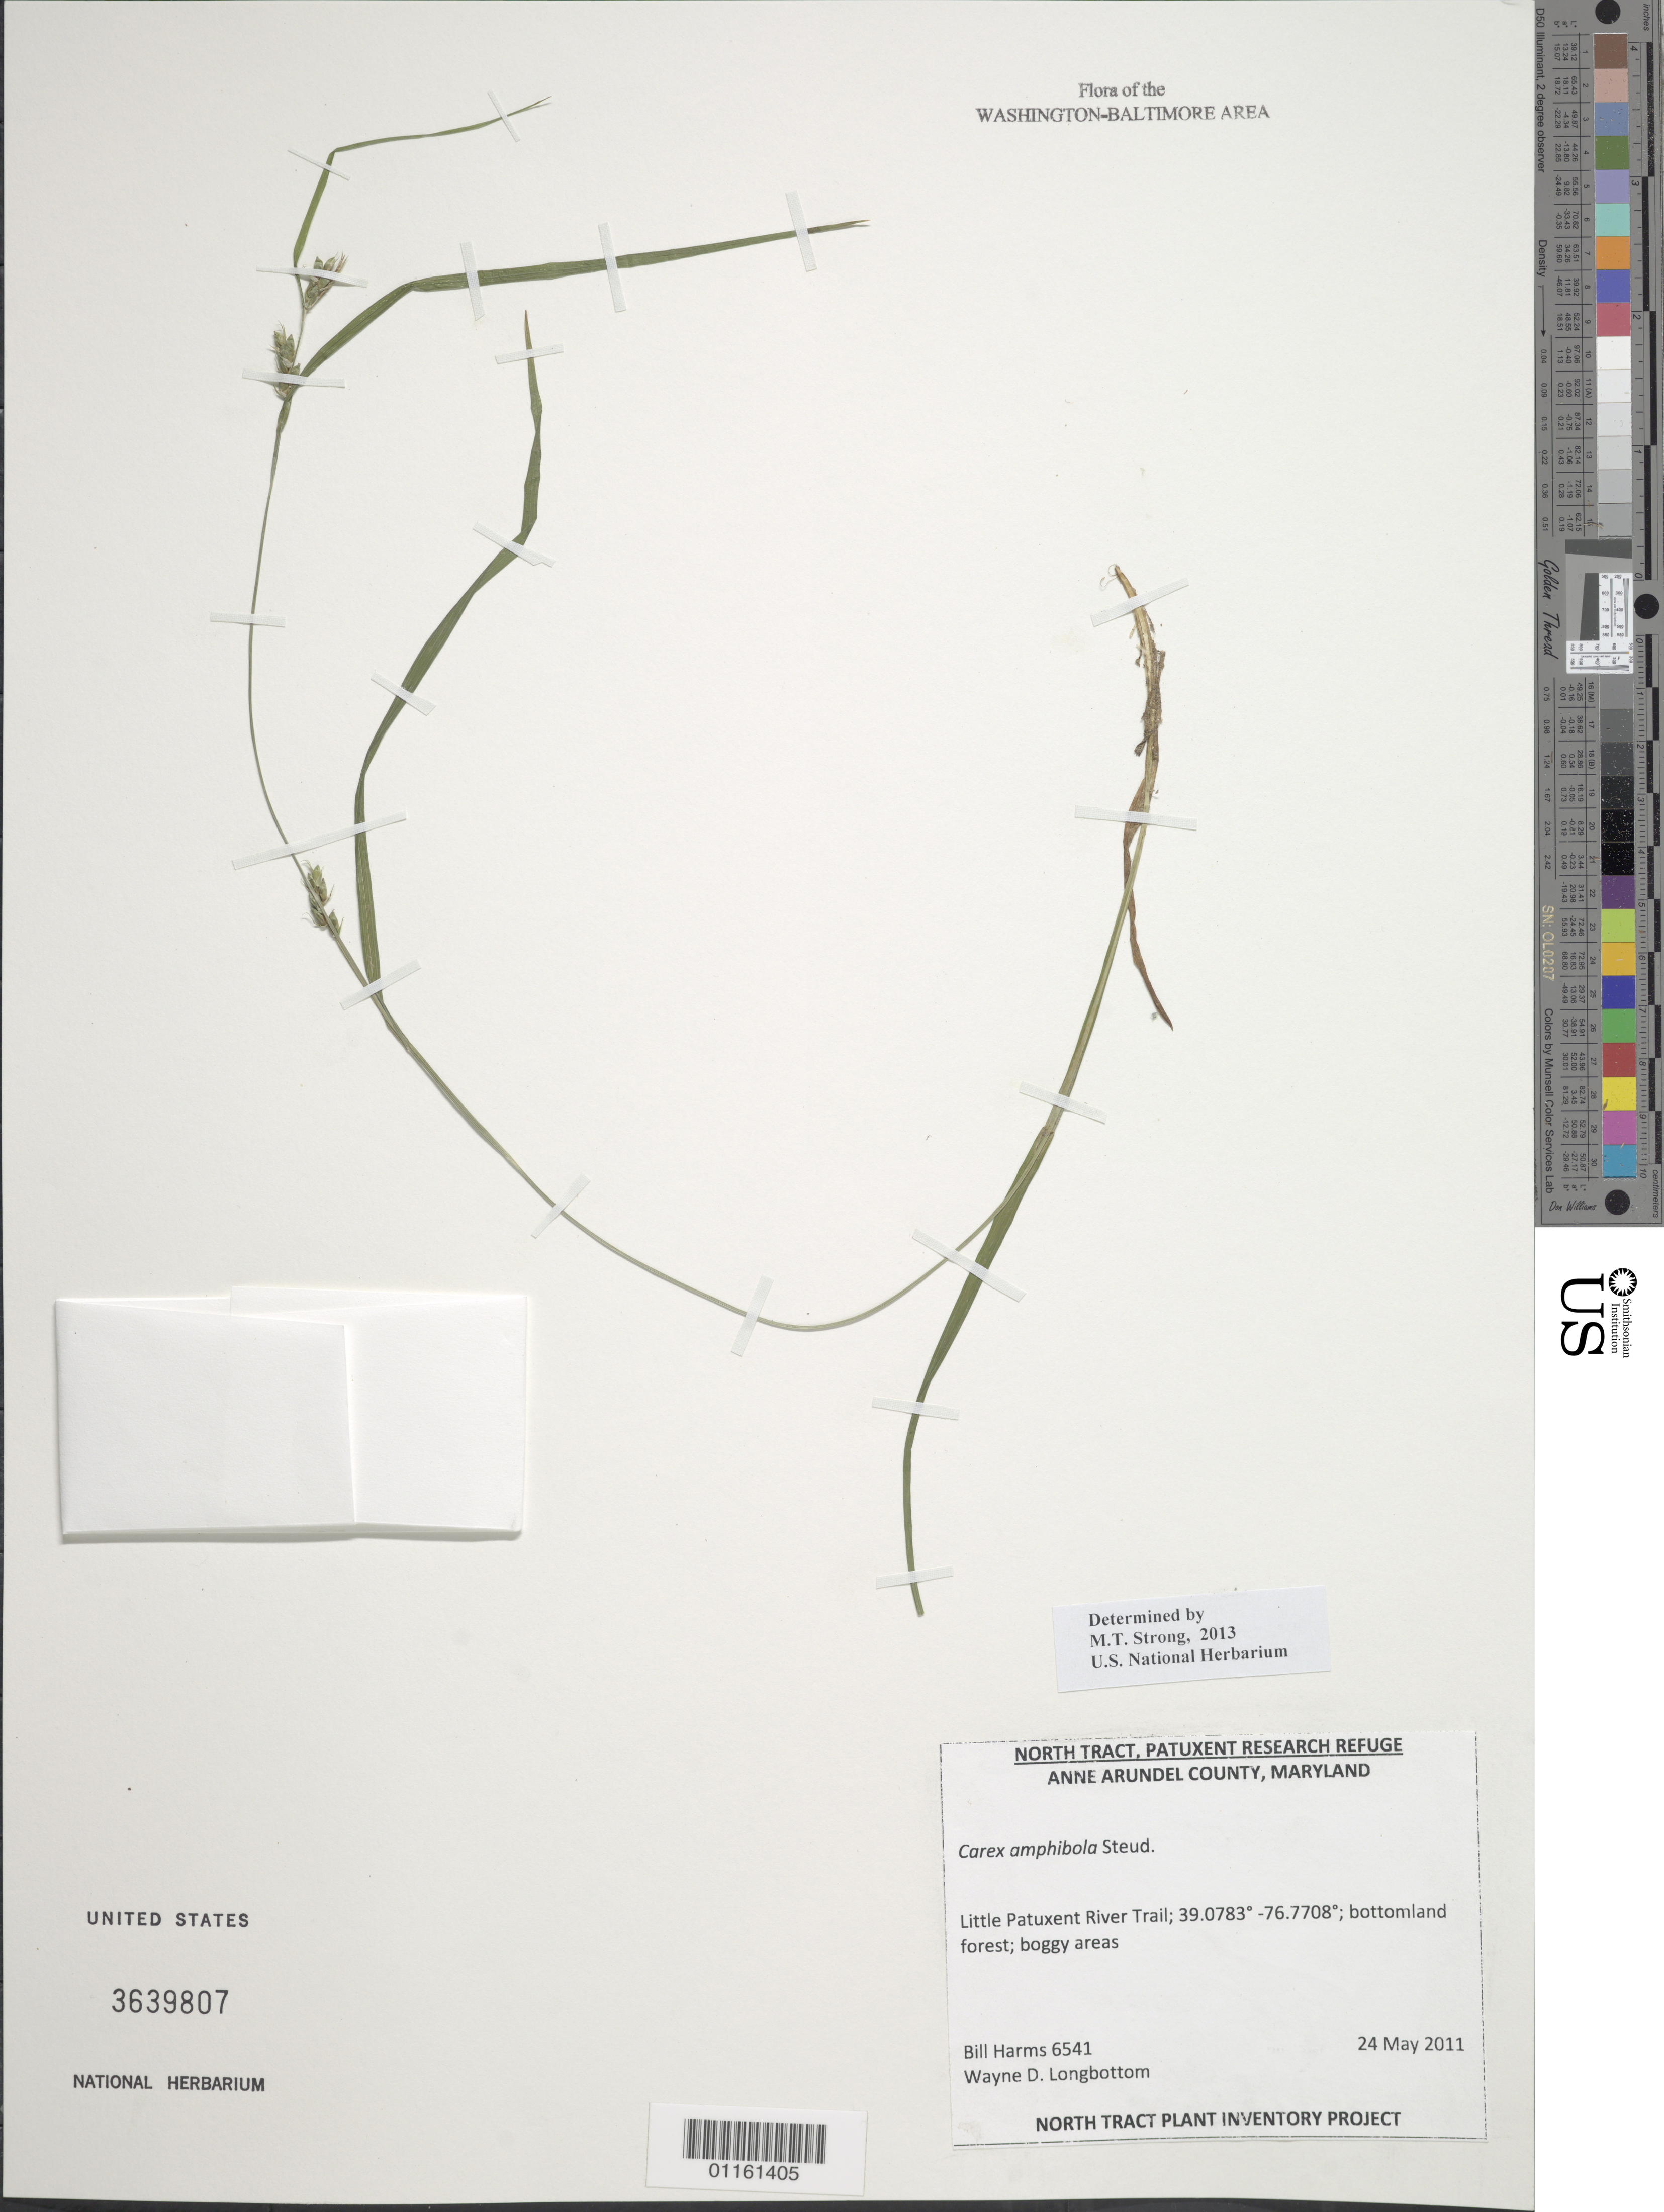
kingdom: Plantae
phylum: Tracheophyta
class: Liliopsida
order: Poales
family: Cyperaceae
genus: Carex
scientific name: Carex amphibola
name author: Steud.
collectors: B. Harms & W. D. Longbottom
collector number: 6541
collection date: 2011-05-24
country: United States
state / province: Maryland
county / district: Anne Arundel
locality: Little Patuxent River Trail.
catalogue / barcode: US 3639807